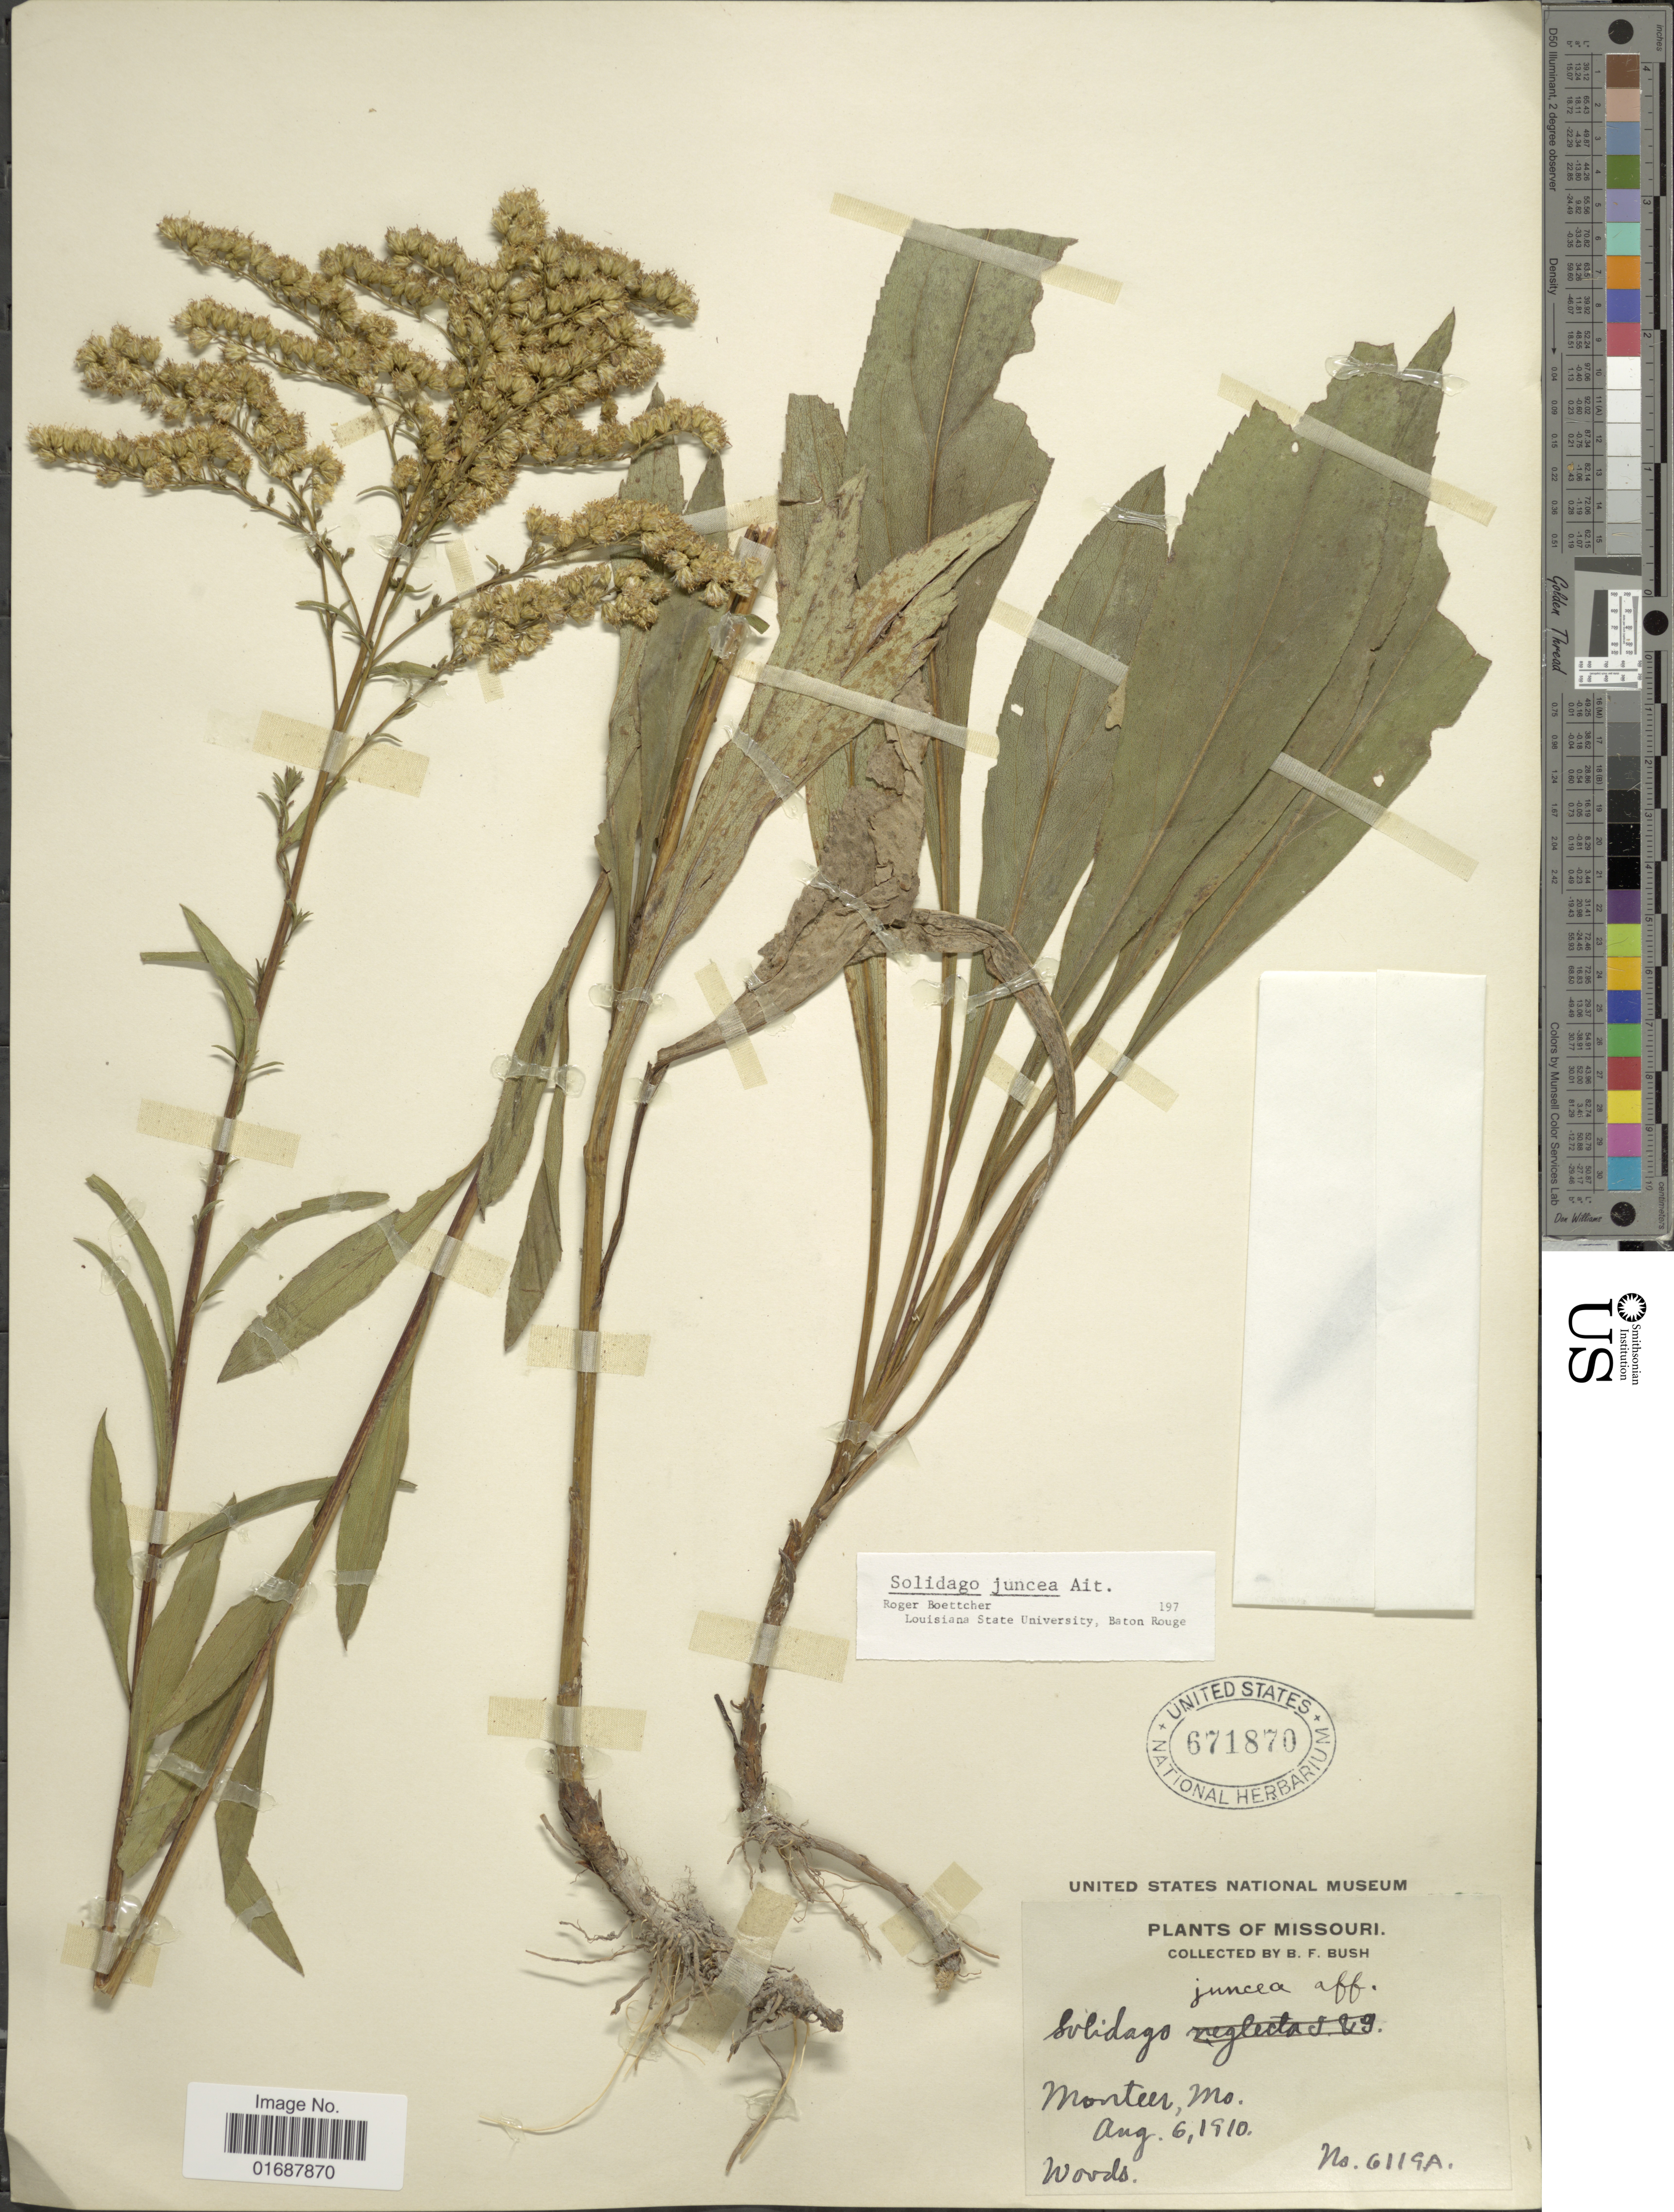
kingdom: Plantae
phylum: Tracheophyta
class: Magnoliopsida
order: Asterales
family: Asteraceae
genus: Solidago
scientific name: Solidago juncea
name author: Aiton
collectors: B. F. Bush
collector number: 6119A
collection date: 1910-08-06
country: United States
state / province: Missouri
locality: Monteer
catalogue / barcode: US 671870